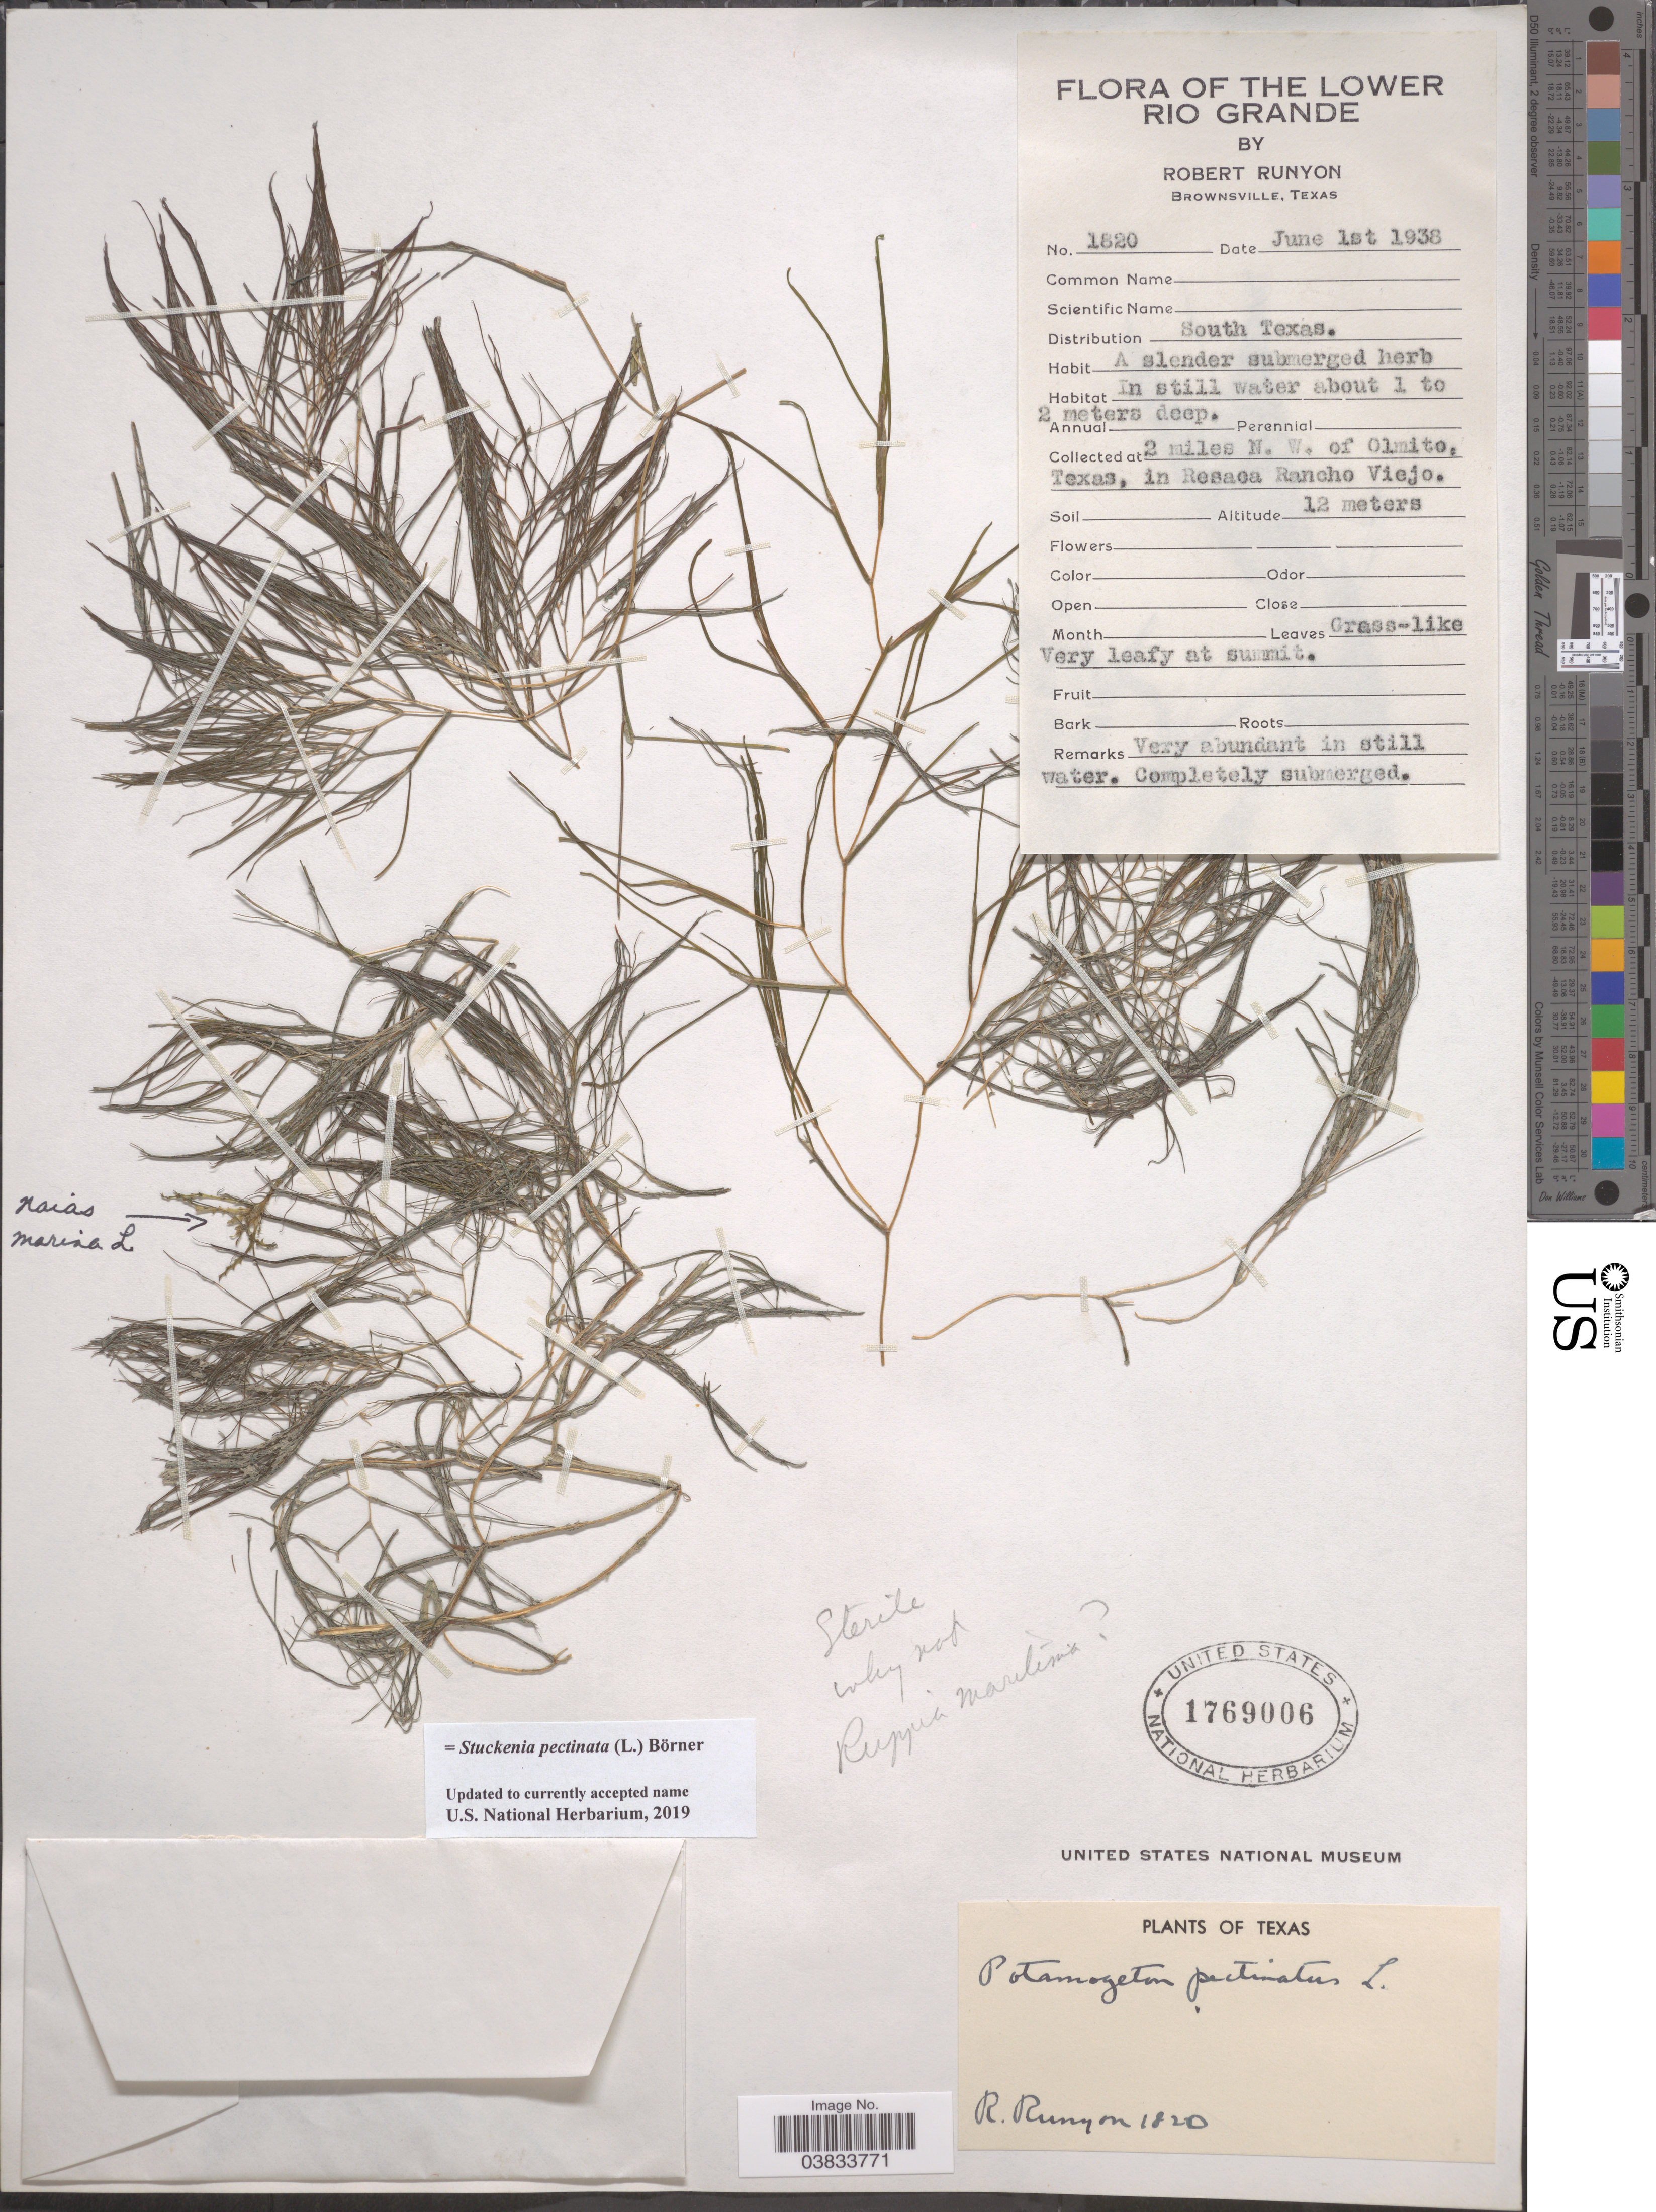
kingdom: Plantae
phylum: Tracheophyta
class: Liliopsida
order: Alismatales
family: Potamogetonaceae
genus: Stuckenia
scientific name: Stuckenia pectinata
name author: (L.) Börner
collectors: R. Runvon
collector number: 1820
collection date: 1938-06-01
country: United States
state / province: Texas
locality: The Lower Rio Grande. South Texas. 2 miles N.W. of Olmito, Texas, in Resaca Rancho Viejo.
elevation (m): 12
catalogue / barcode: US 1769006